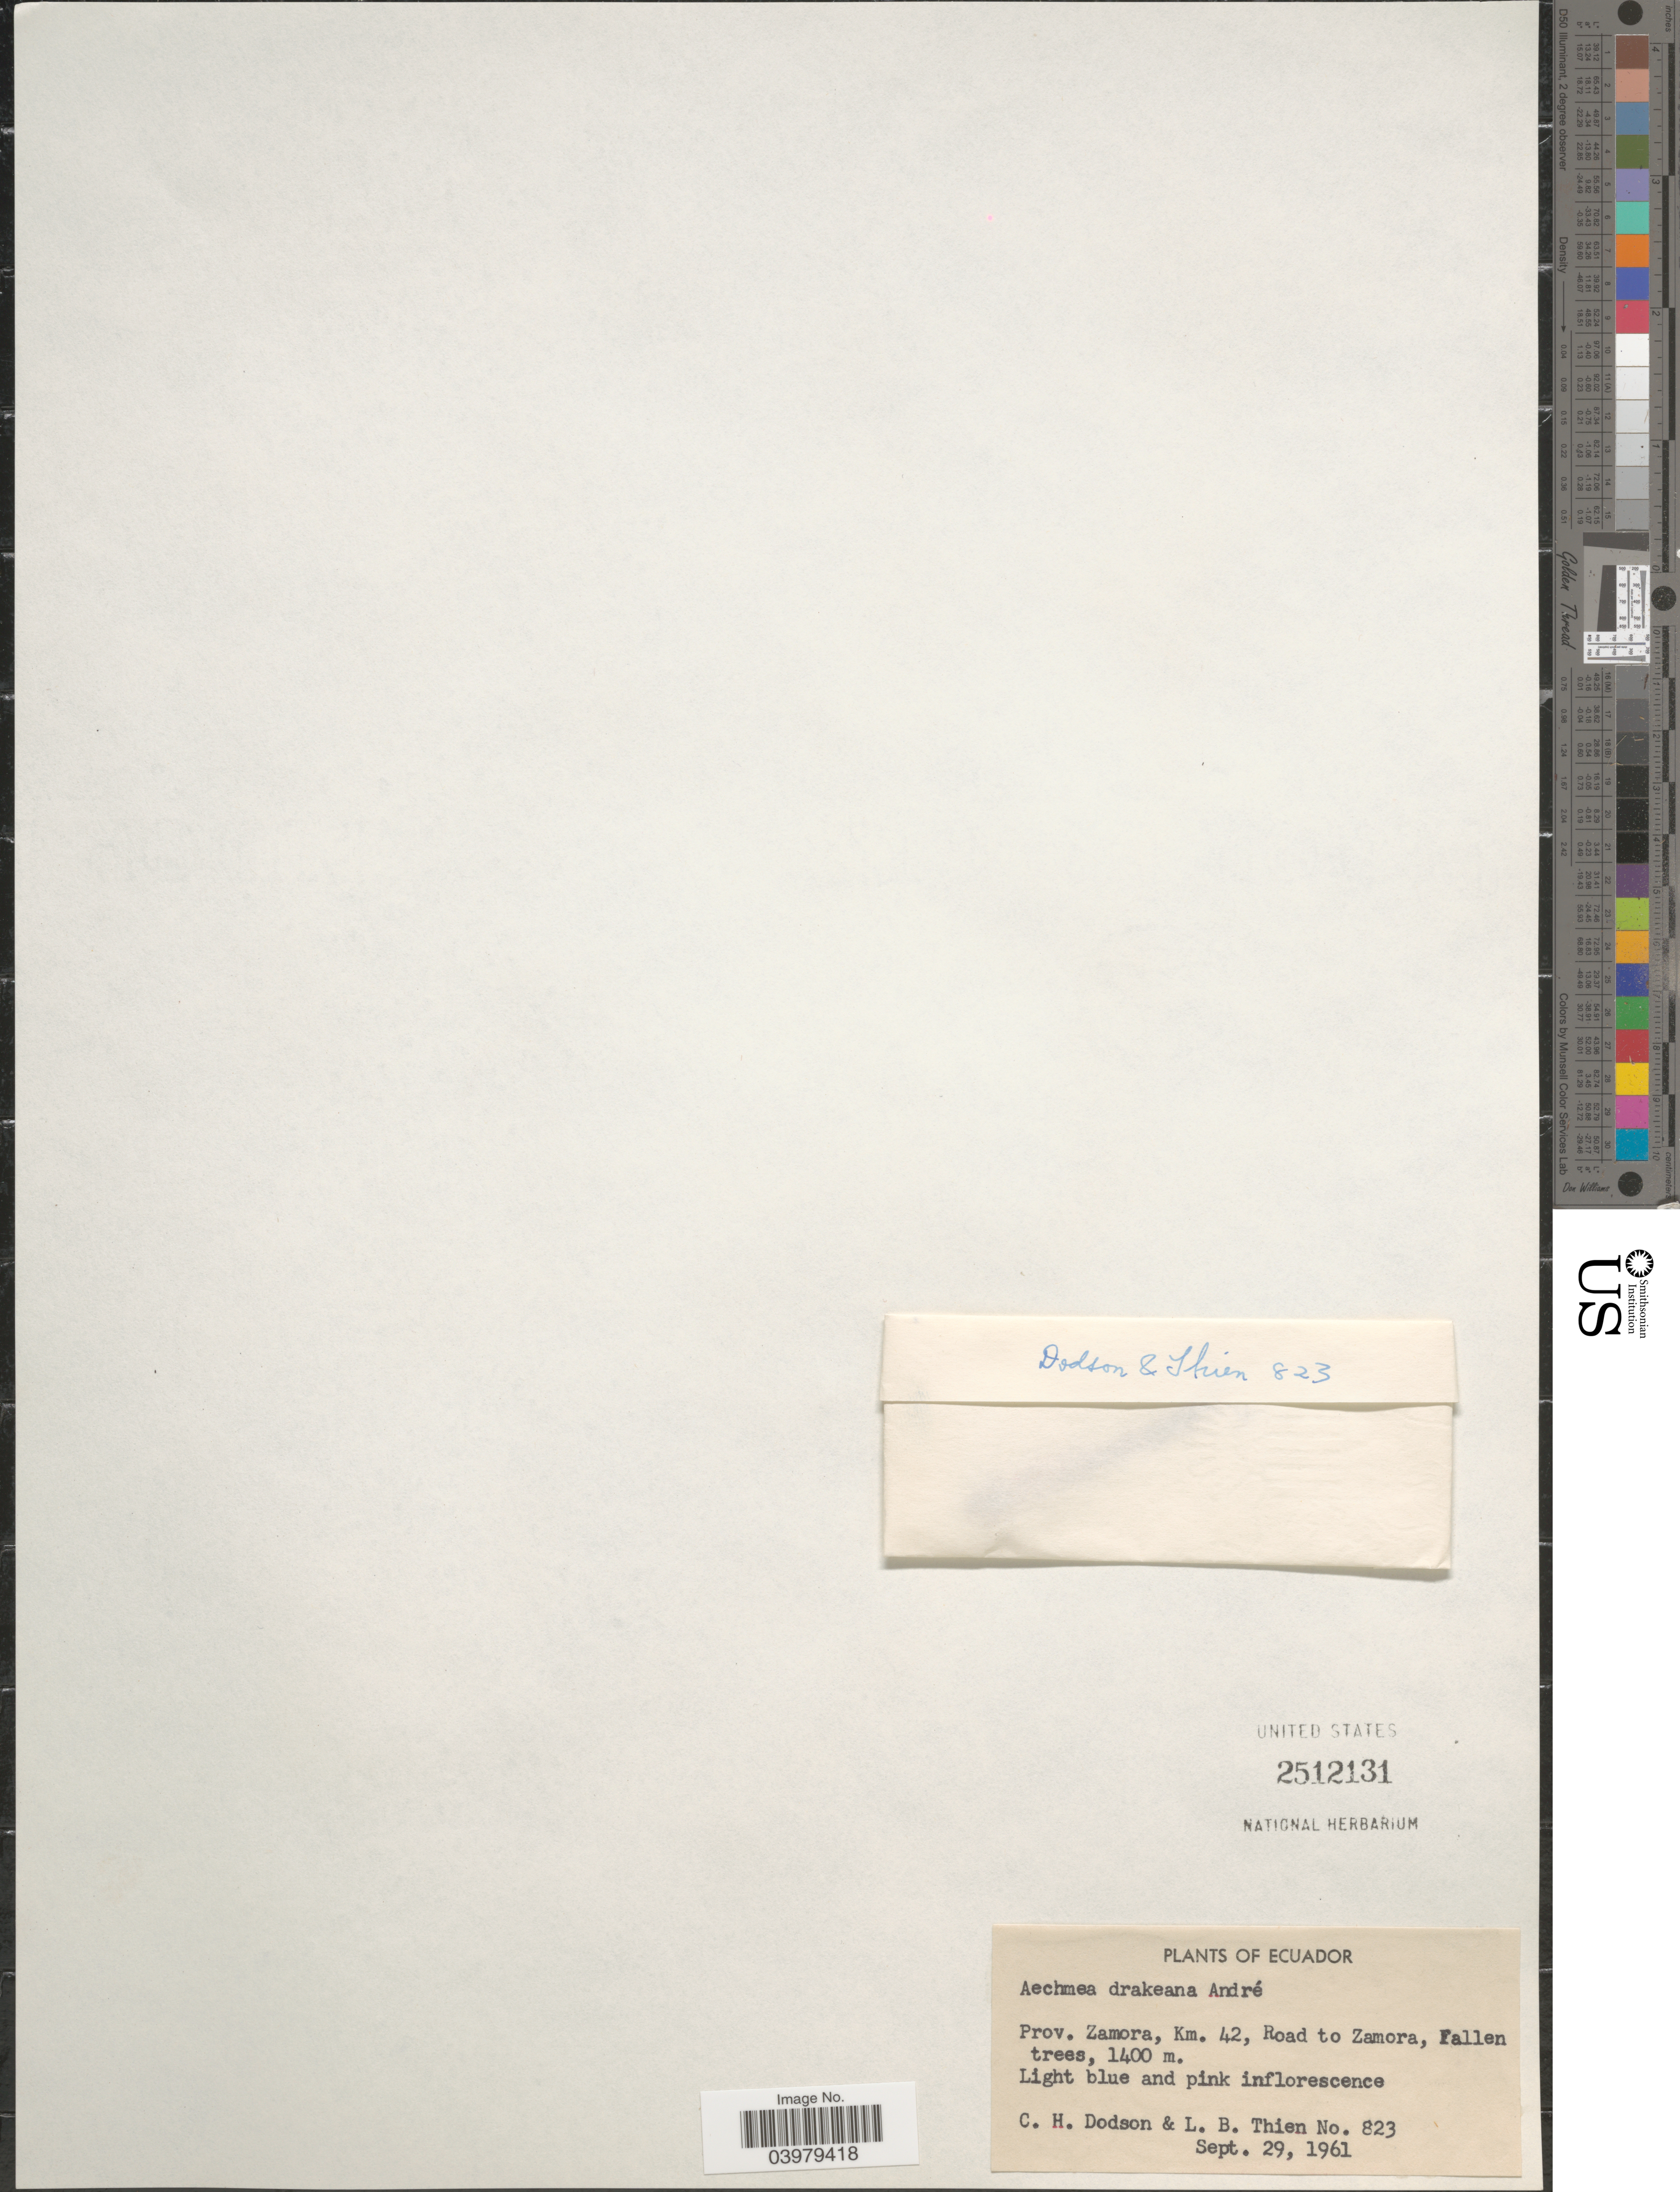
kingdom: Plantae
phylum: Tracheophyta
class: Liliopsida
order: Poales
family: Bromeliaceae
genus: Aechmea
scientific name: Aechmea drakeana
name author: André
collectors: C. H. Dodson & L. Thien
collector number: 823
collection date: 1961-09-29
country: Ecuador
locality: Prov. Zamora, Km. 42, Road to Zamora, Fallen trees.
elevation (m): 1400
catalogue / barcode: US 2512131